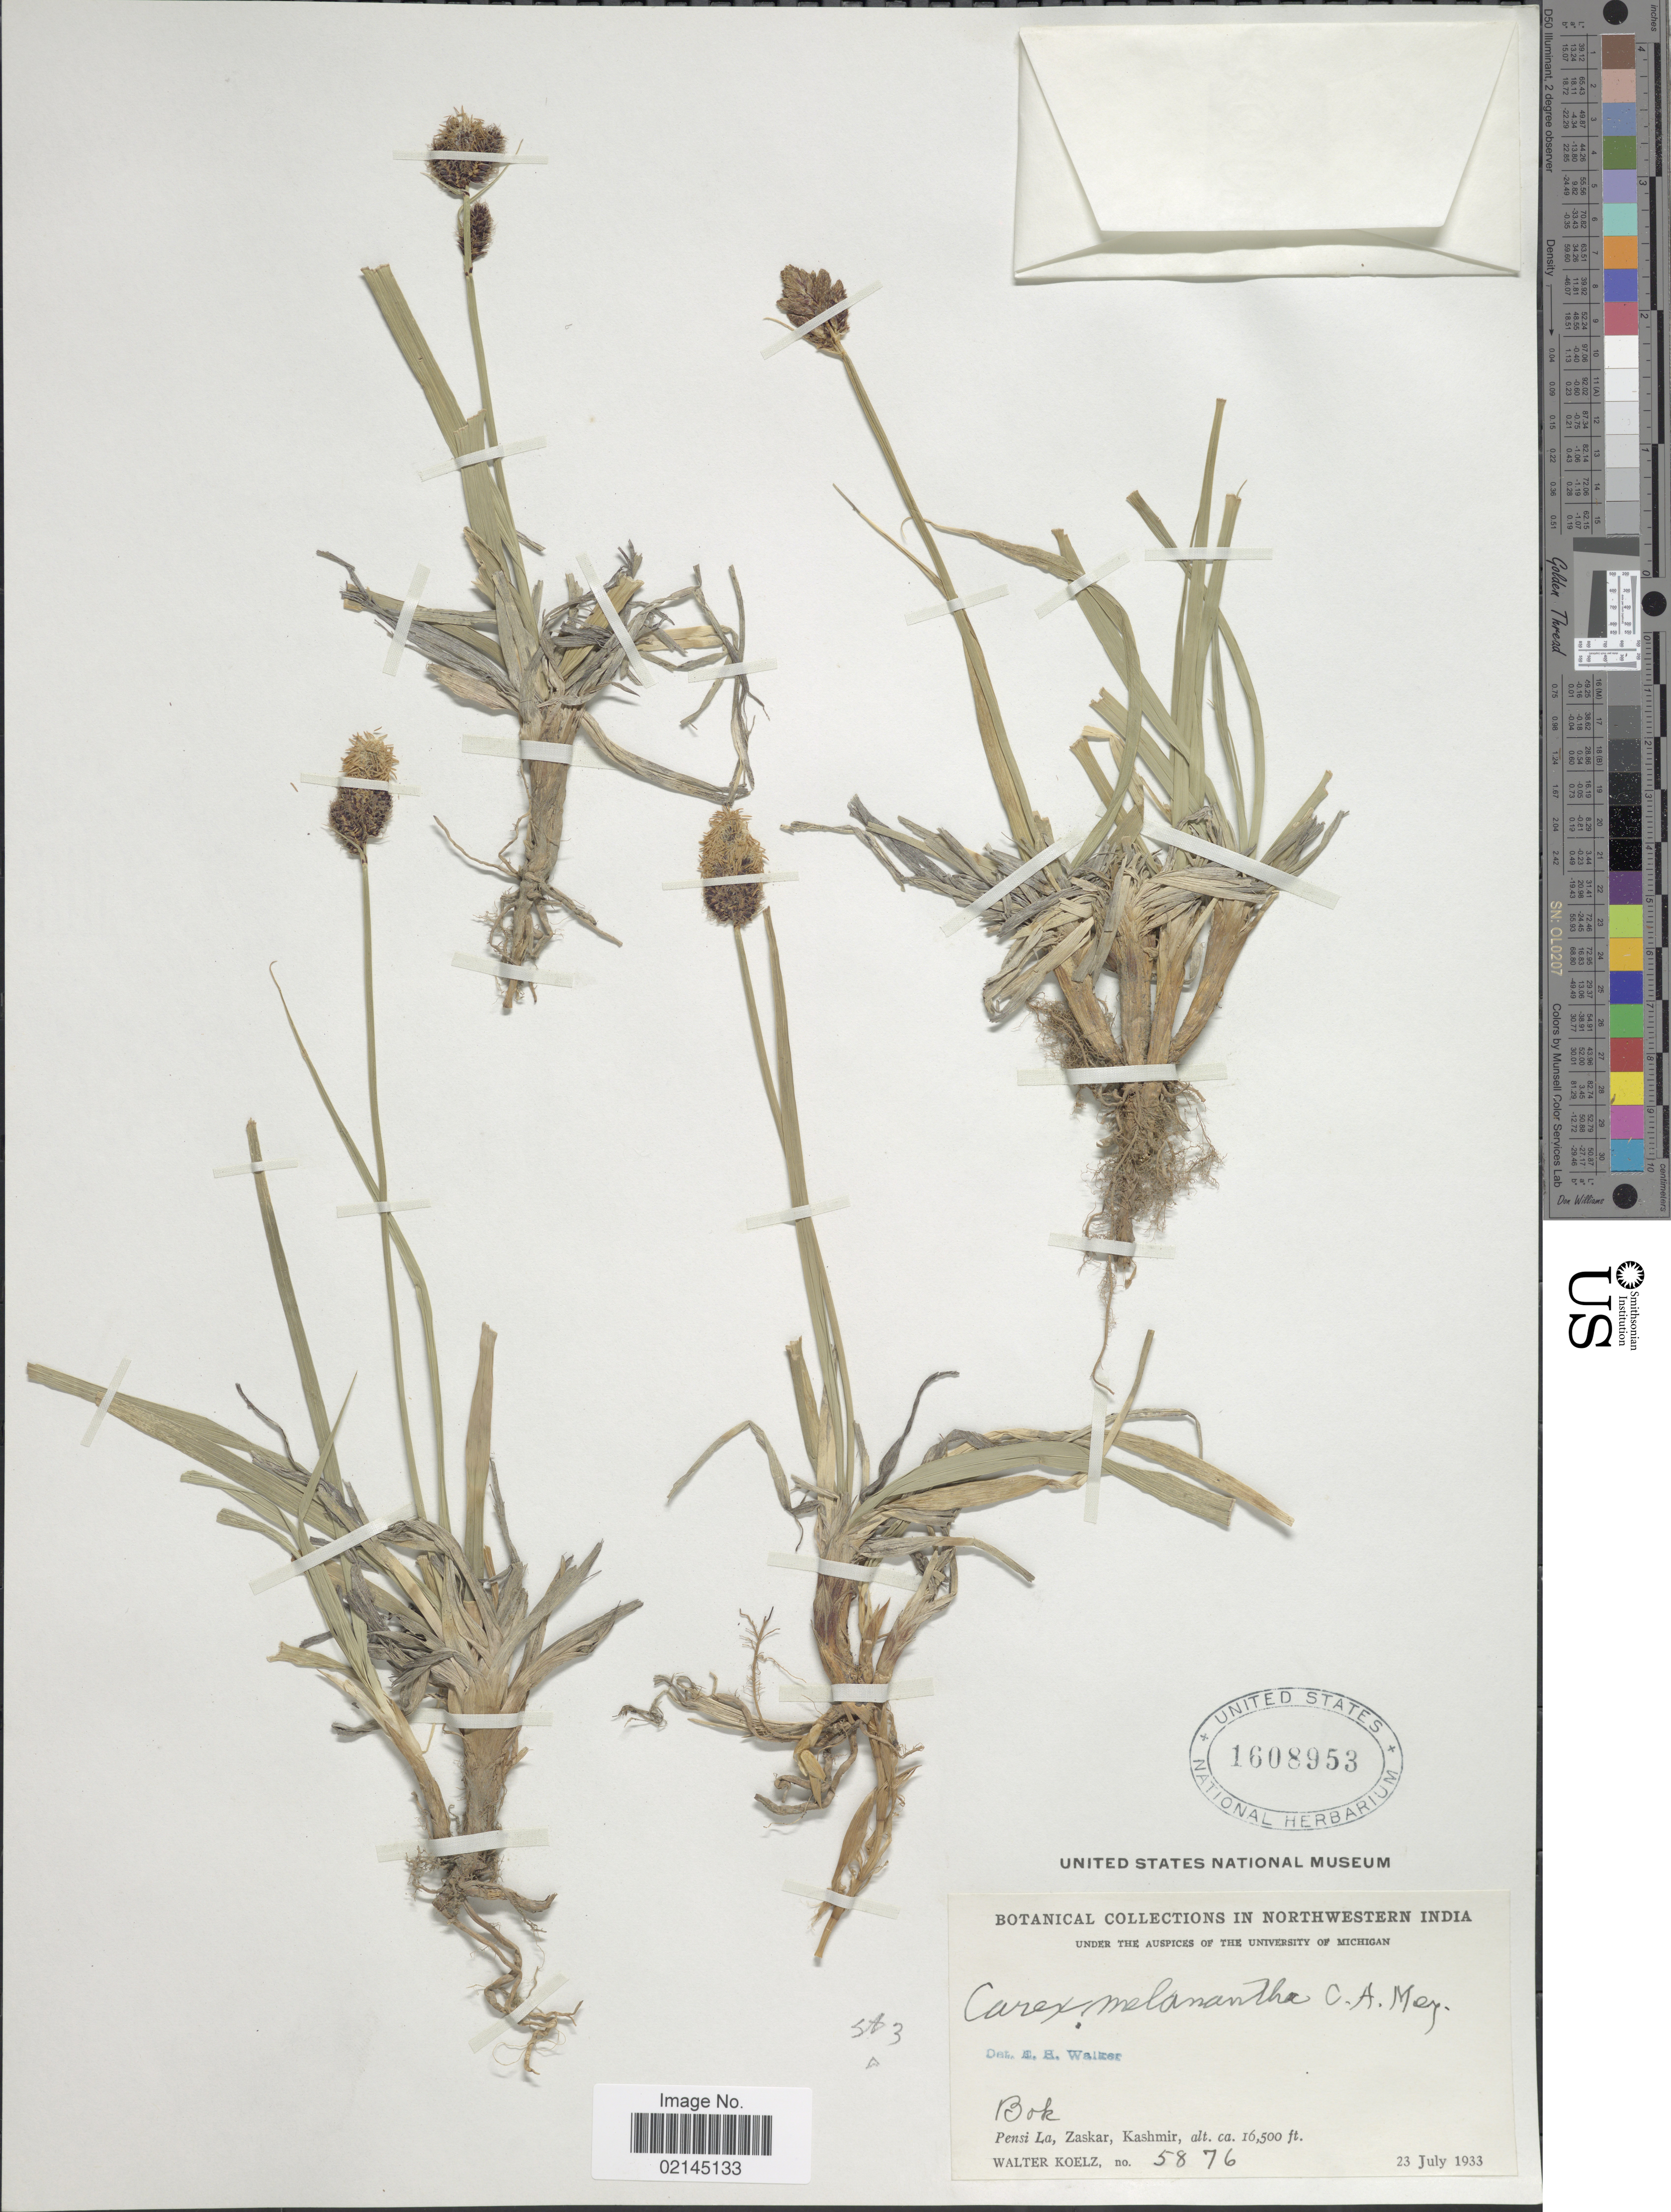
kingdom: Plantae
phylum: Tracheophyta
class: Liliopsida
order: Poales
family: Cyperaceae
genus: Carex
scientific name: Carex melanantha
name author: C.A. Mey.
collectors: W. N. Koelz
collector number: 5876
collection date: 1933-07-23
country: India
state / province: Jammu and Kashmir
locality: Northwestern India, Bok, Pensi La, Zaskar, Kashmir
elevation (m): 5029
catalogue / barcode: US 1608953